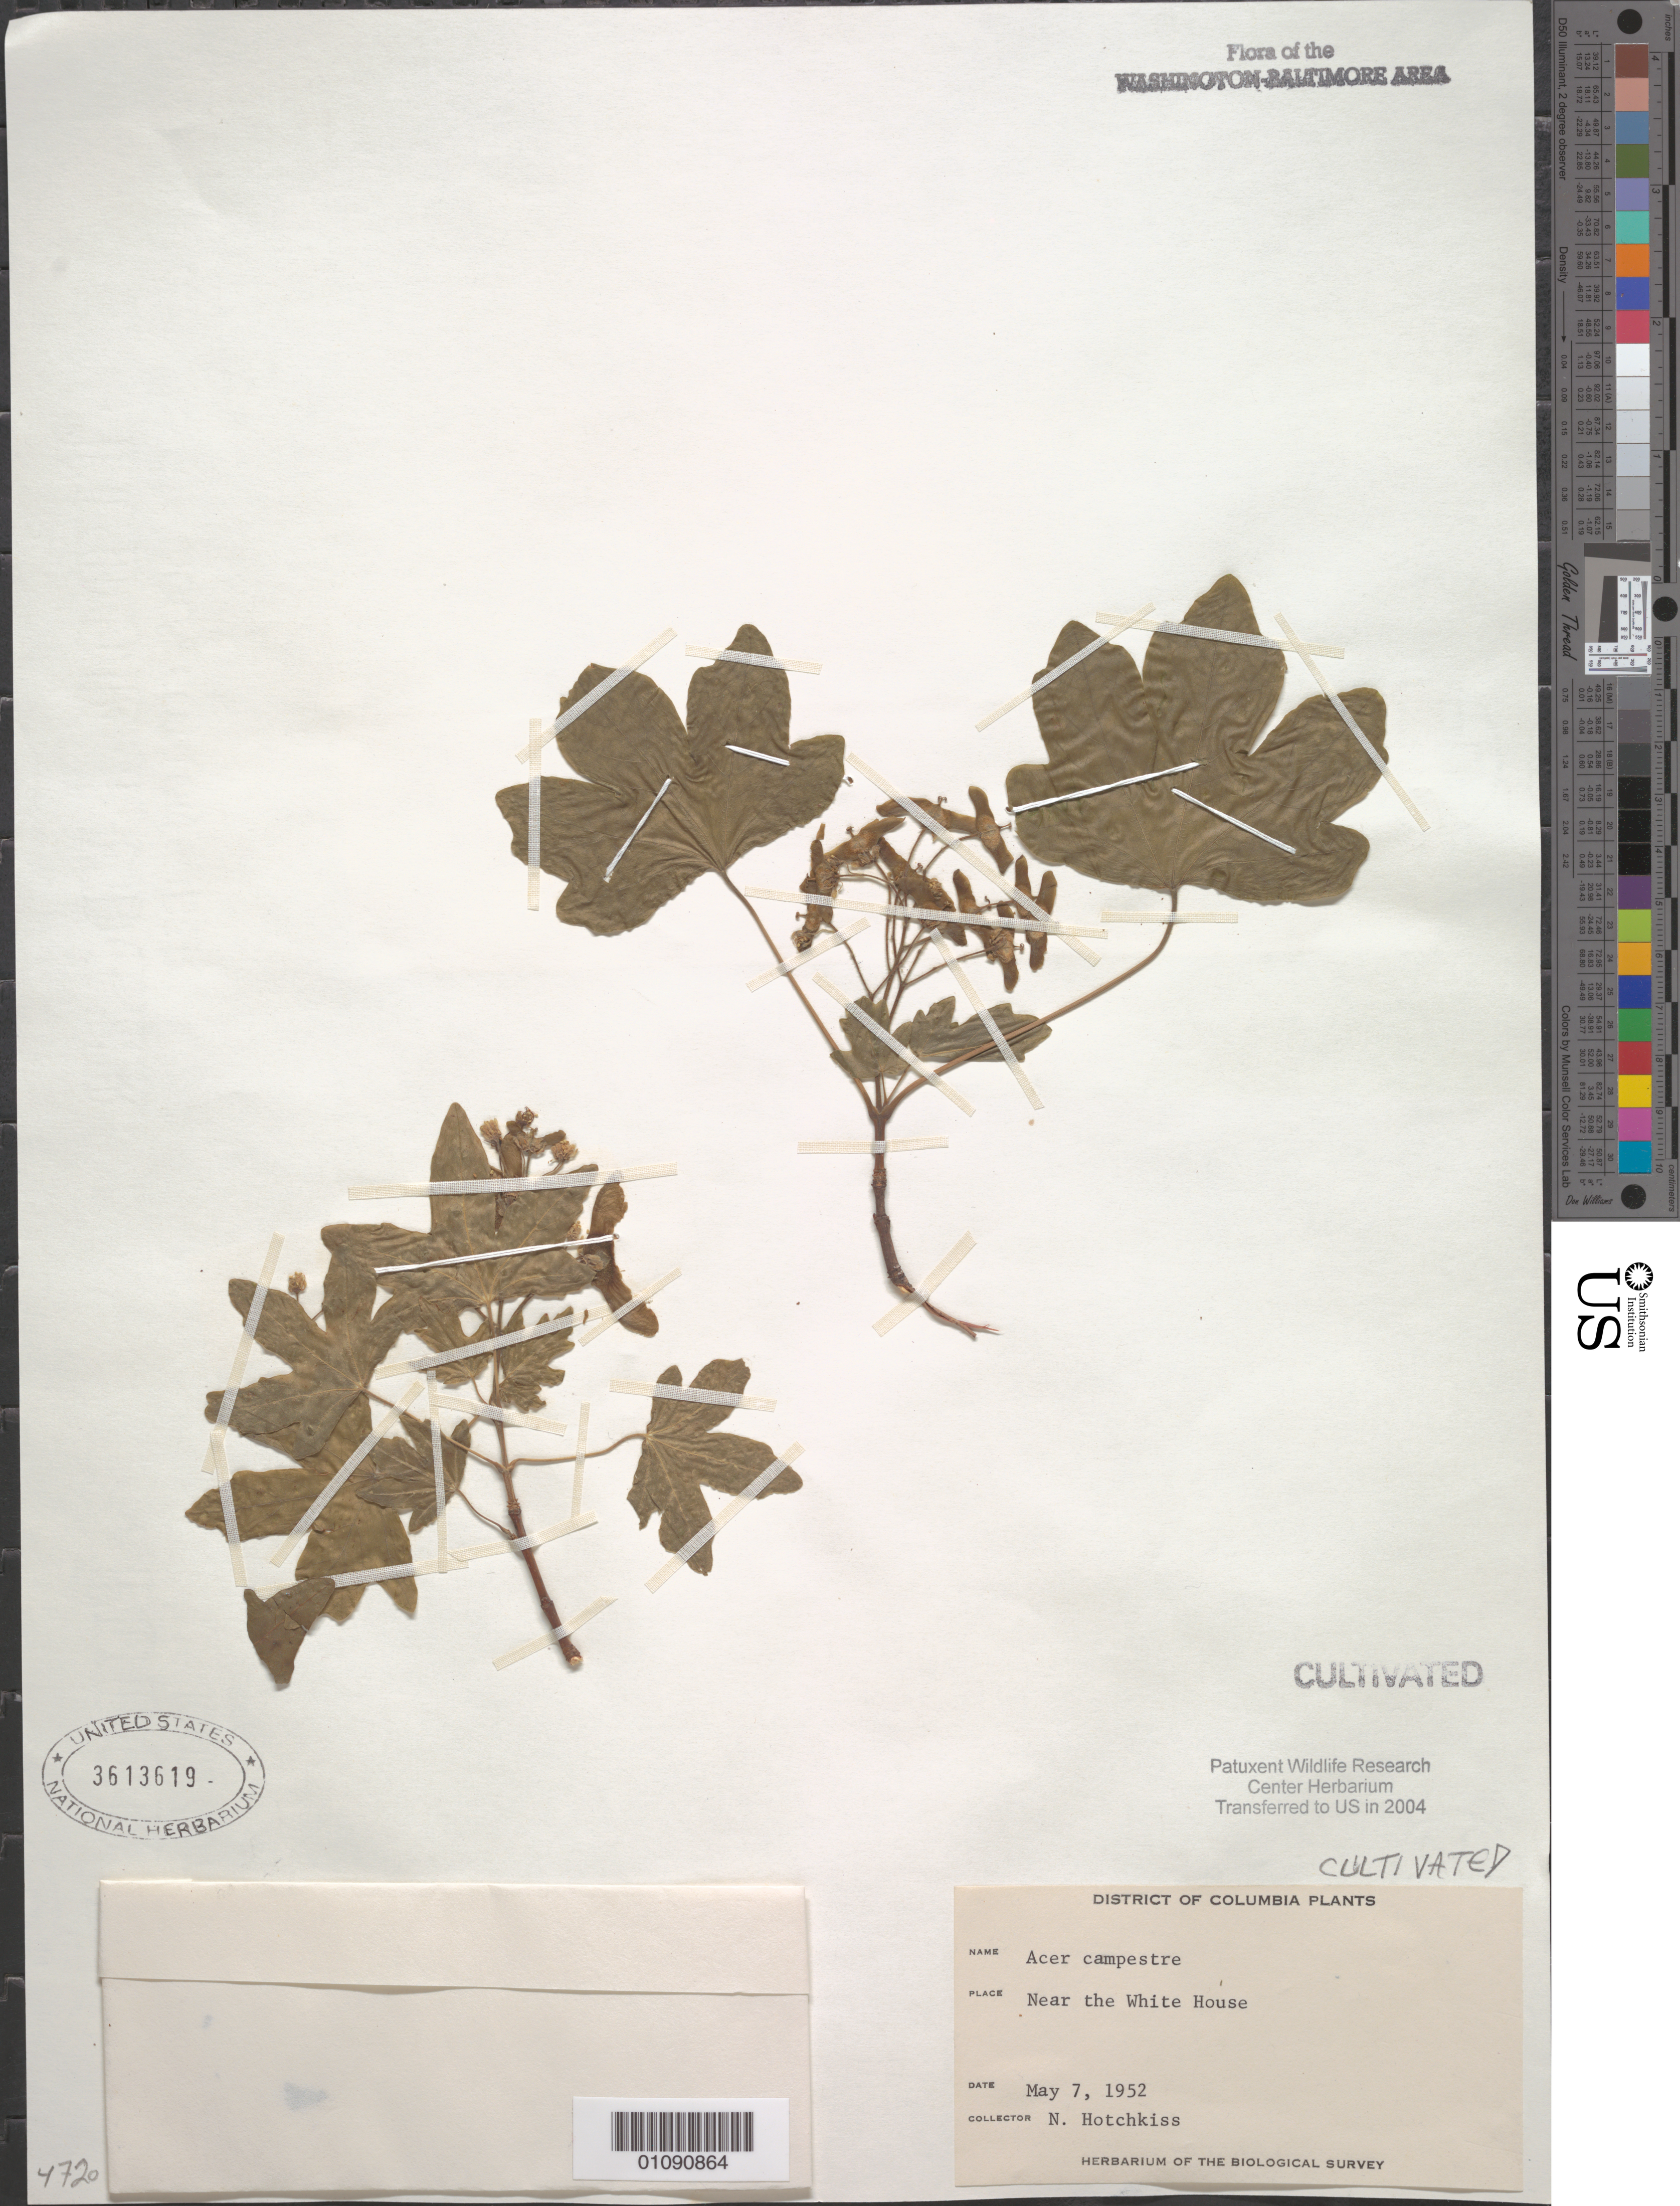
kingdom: Plantae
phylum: Tracheophyta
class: Magnoliopsida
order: Sapindales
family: Sapindaceae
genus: Acer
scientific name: Acer campestre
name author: L.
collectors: N. Hotchkiss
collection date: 1952-05-07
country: United States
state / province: District of Columbia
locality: Near the White House.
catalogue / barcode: US 3613619